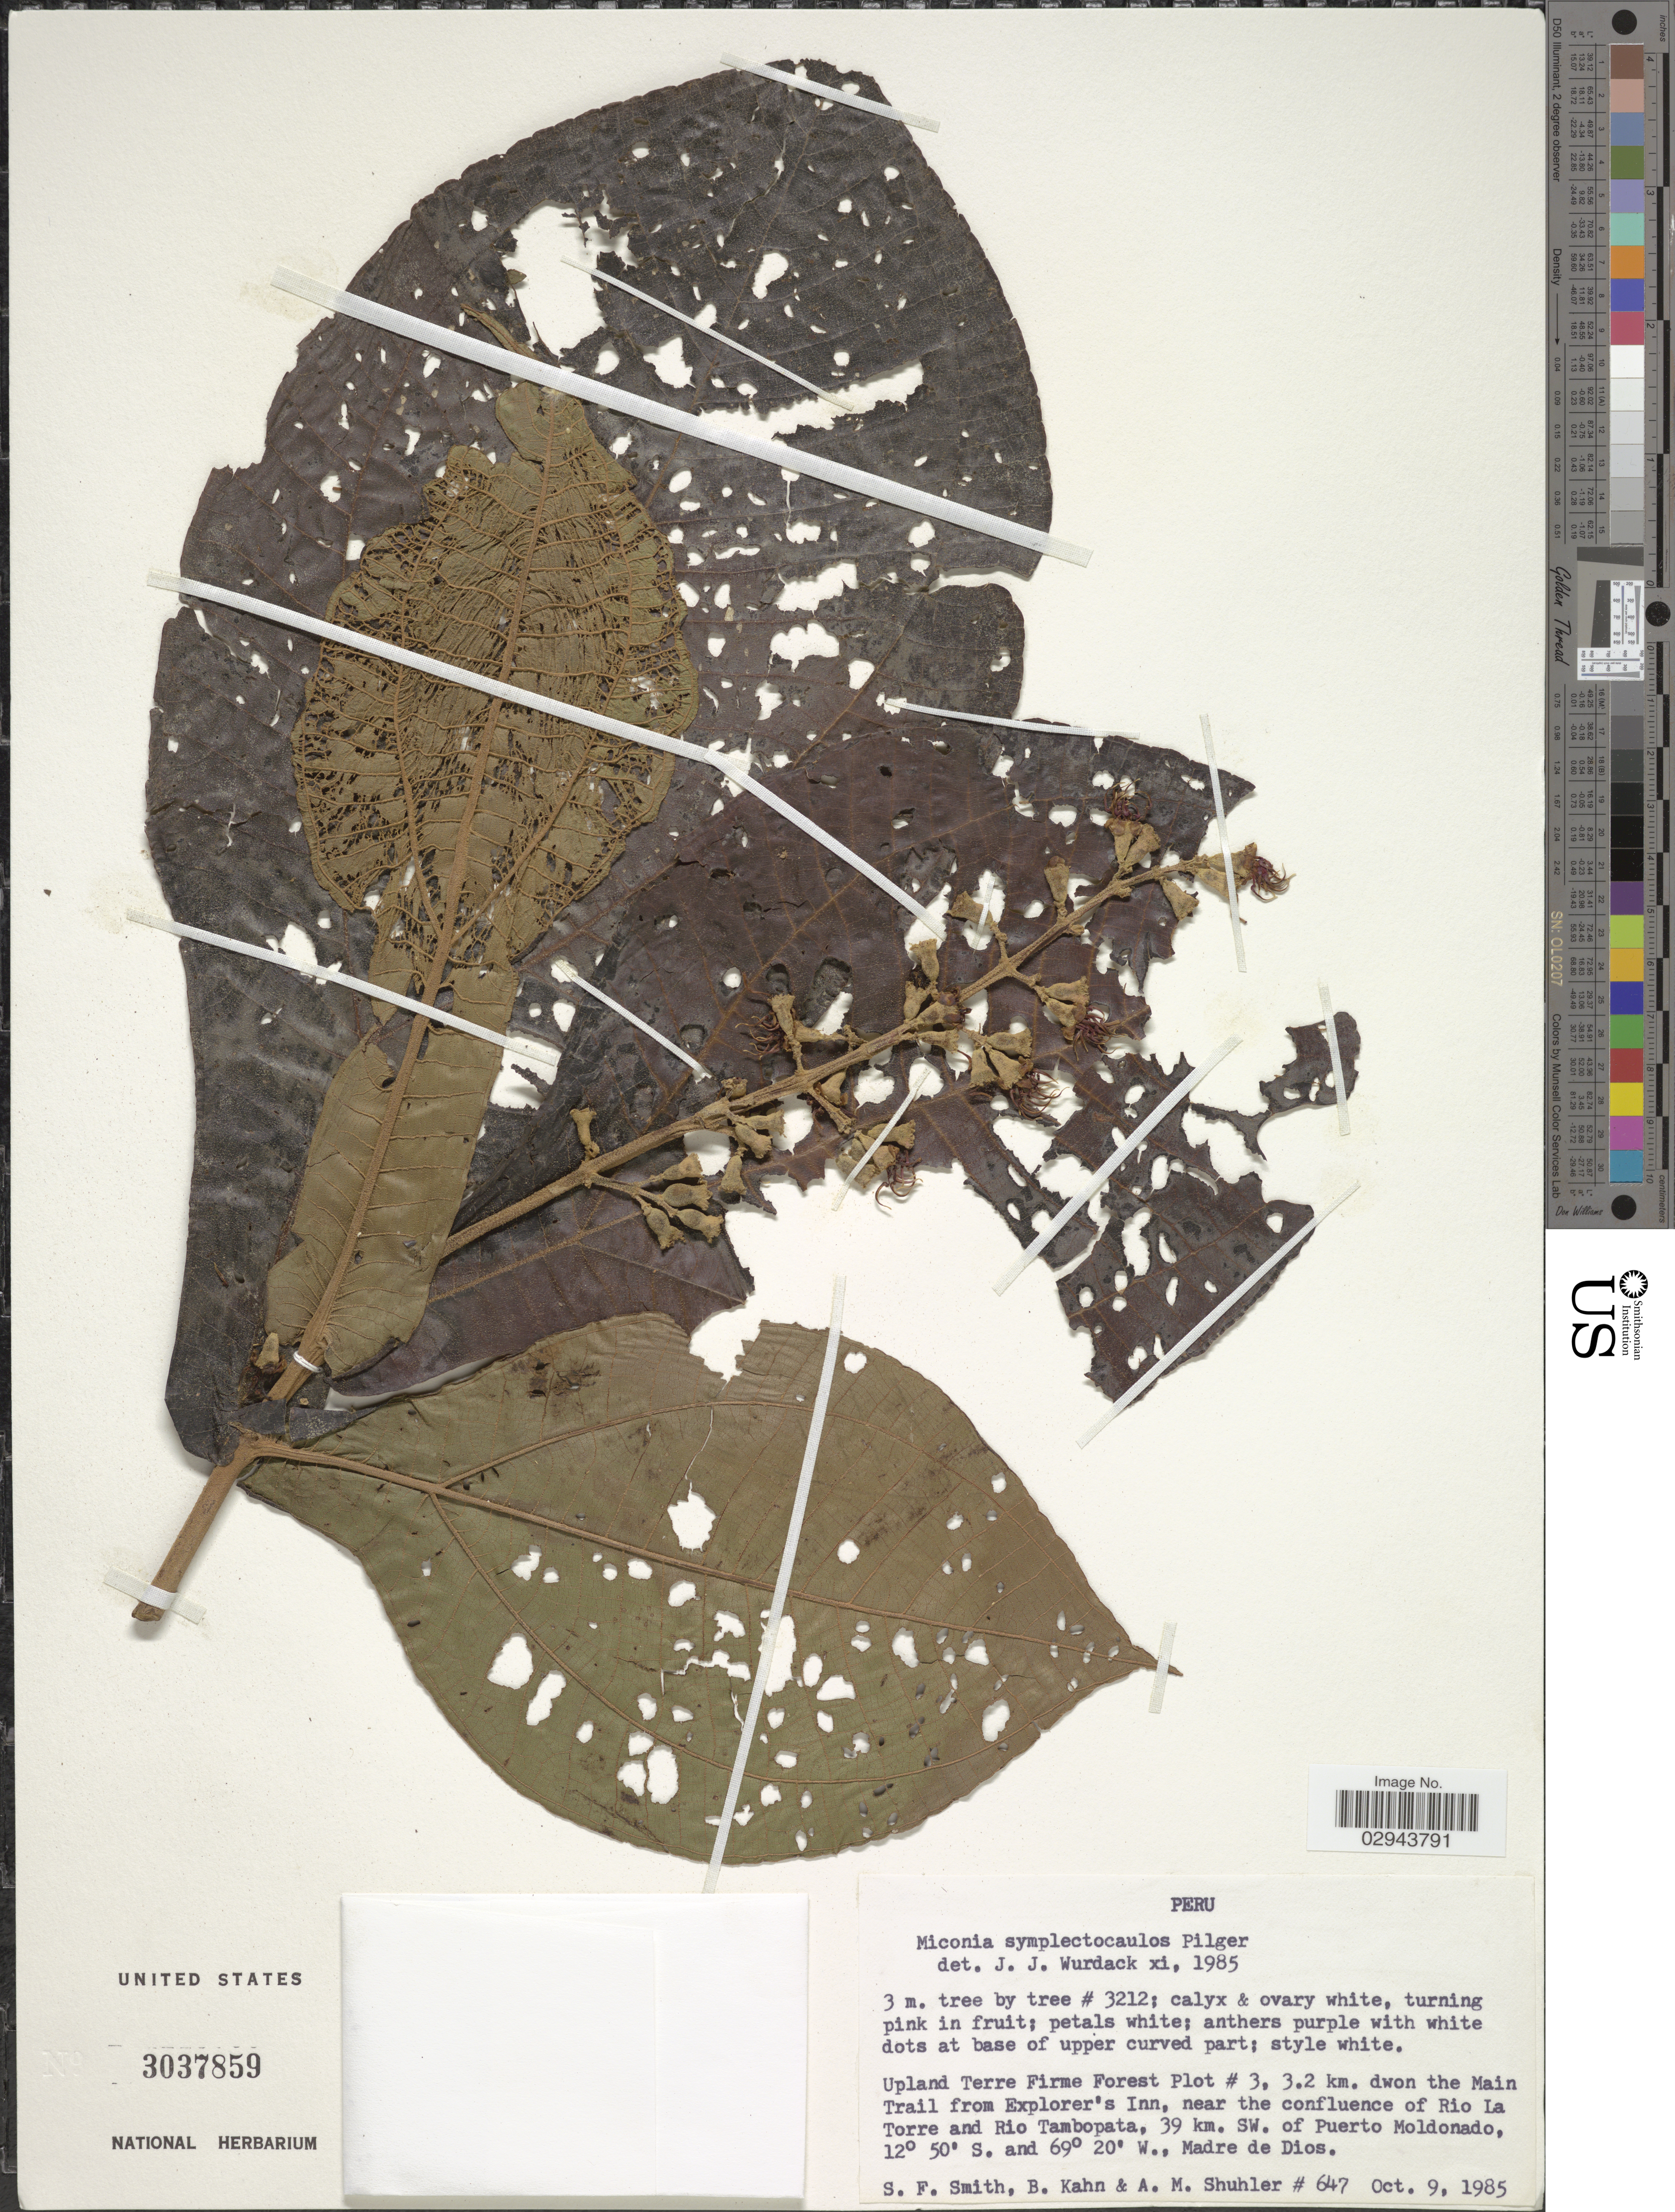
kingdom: Plantae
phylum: Tracheophyta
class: Magnoliopsida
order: Myrtales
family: Melastomataceae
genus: Miconia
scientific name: Miconia symplectocaulos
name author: Pilg.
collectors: S.F. Smith, B. Kahn & A. Shuhler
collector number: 647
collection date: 1985-10-09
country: Peru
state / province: Madre de Dios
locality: Upland Terre Firme Plot # 3, 3.2 km. down the Main Trail from Explorer's Inn, near the confluence of Rio La Torre and Rio Tambopata, 39 km. SW. of Puerto Moldonado.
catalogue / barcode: US 3037859